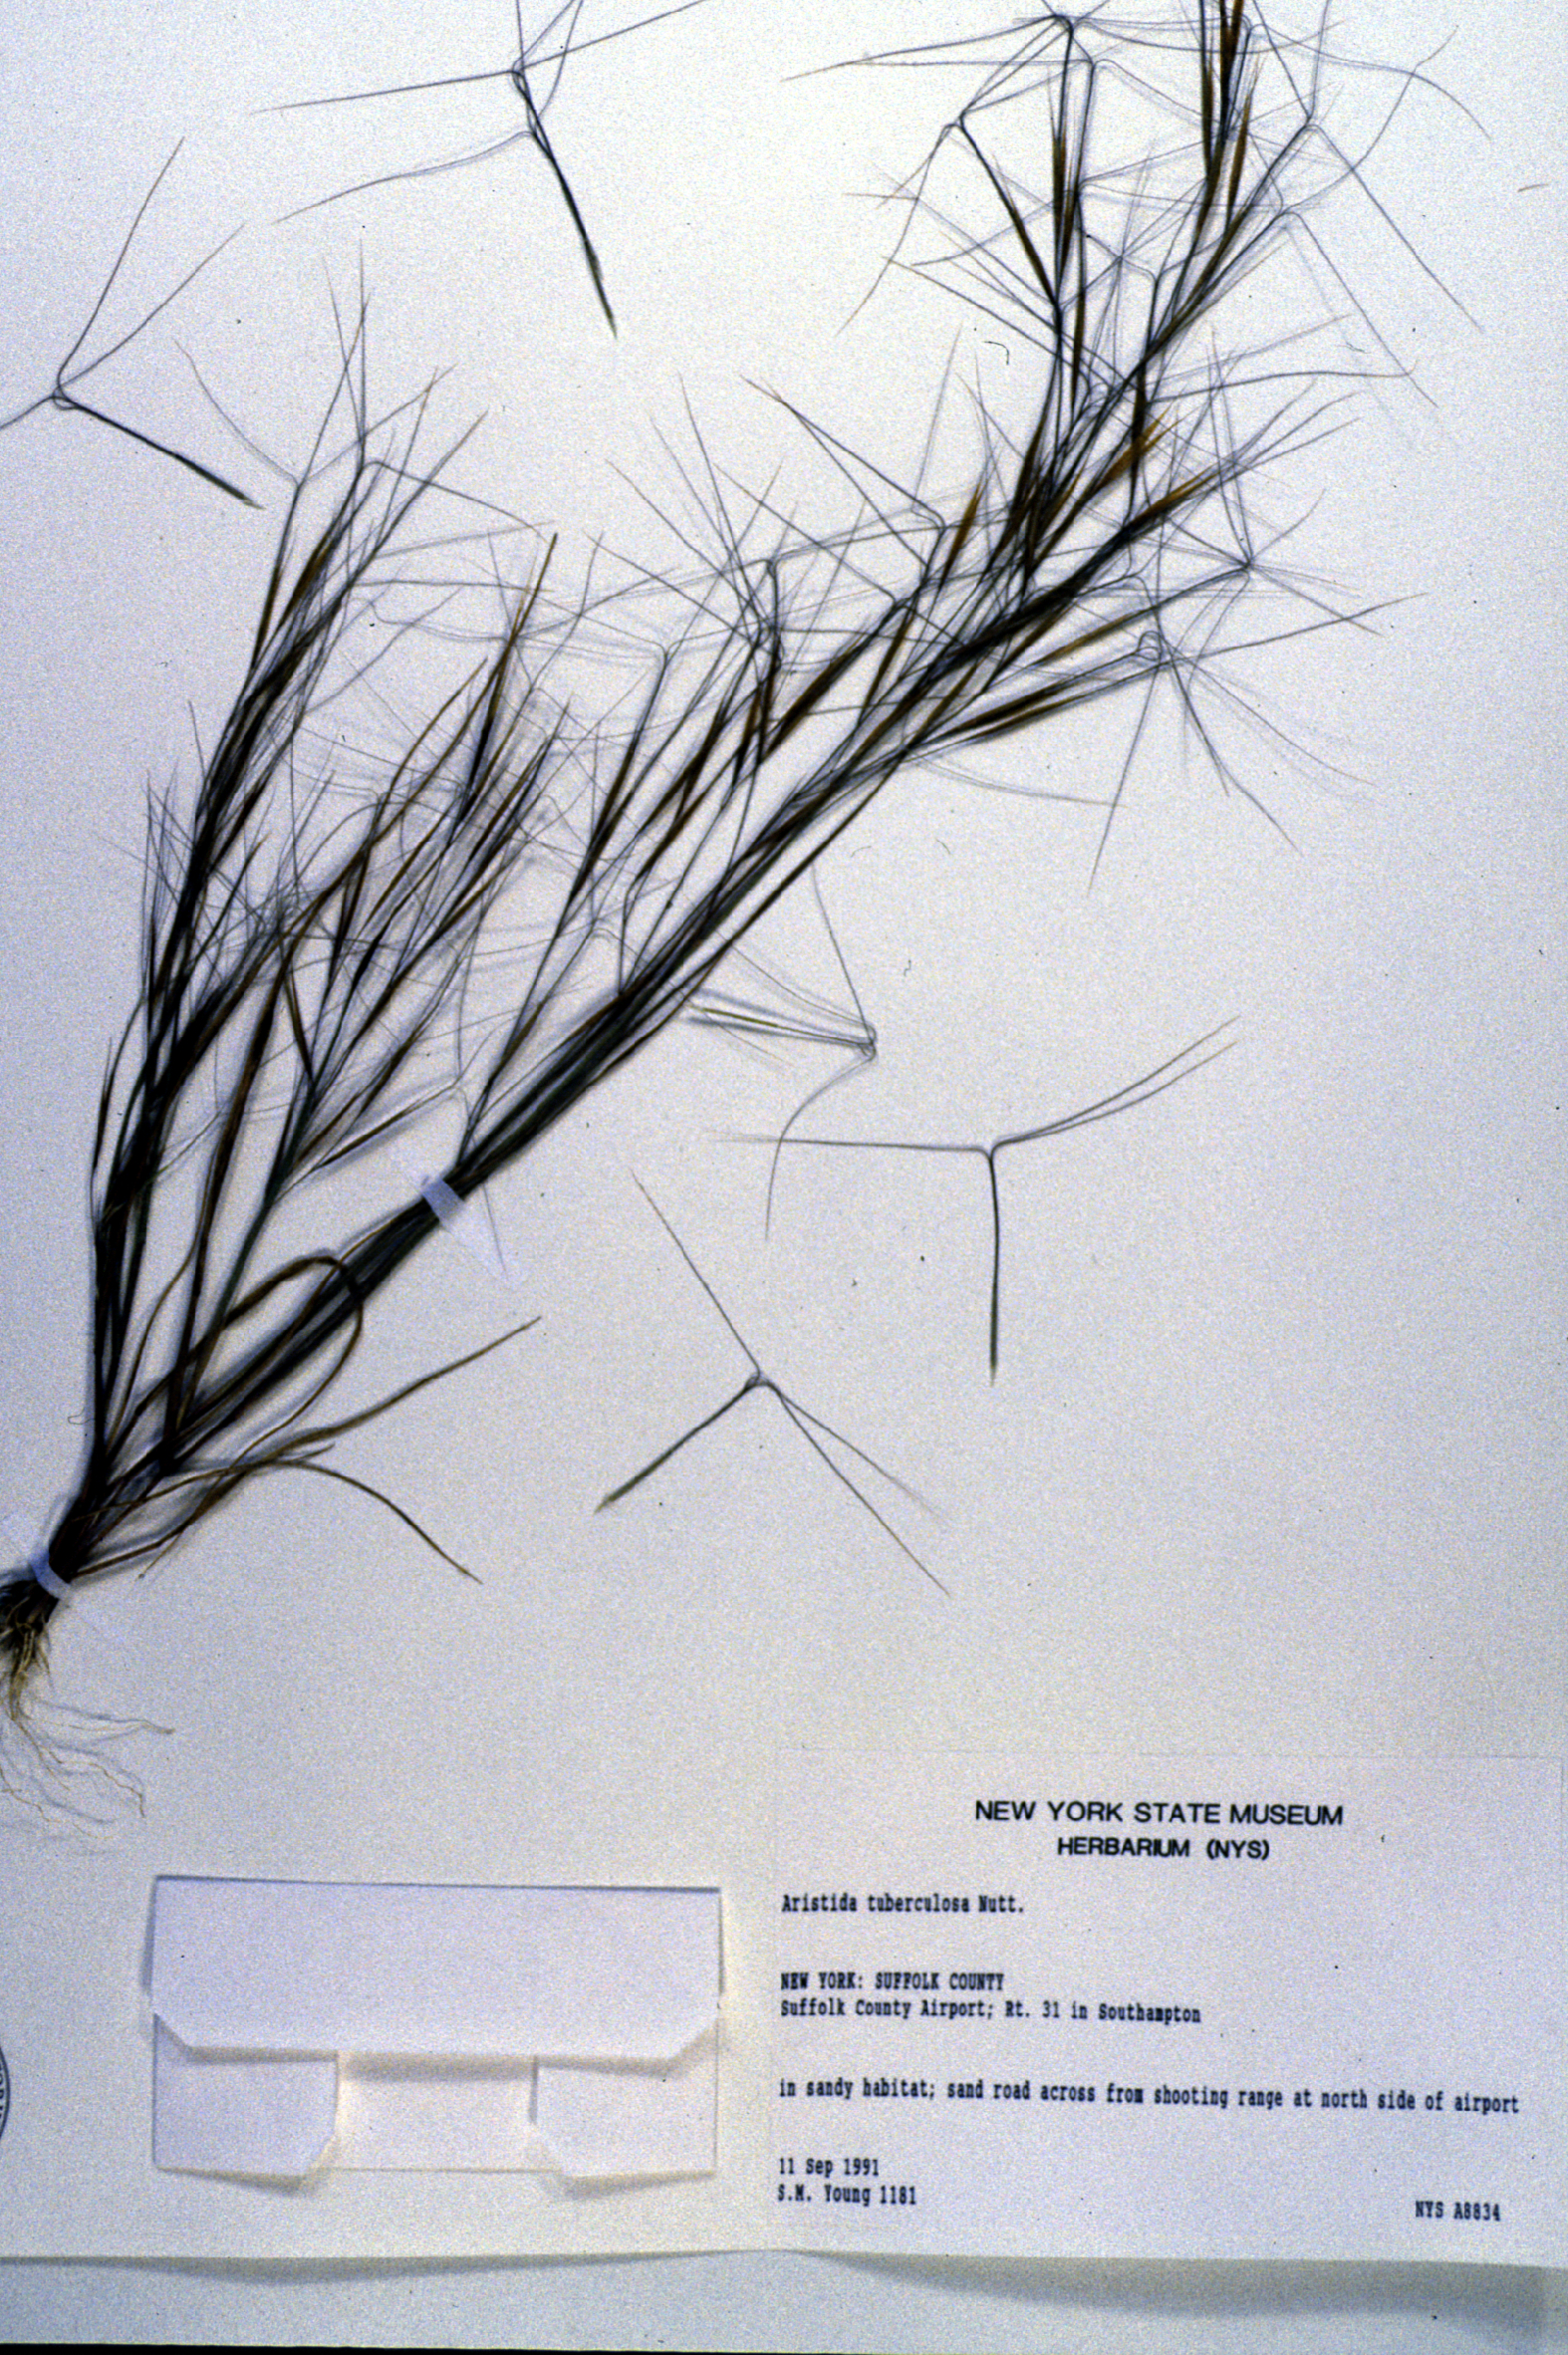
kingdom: Plantae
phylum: Tracheophyta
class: Liliopsida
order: Poales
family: Poaceae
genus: Aristida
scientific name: Aristida tuberculosa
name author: Nutt.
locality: USA, NY